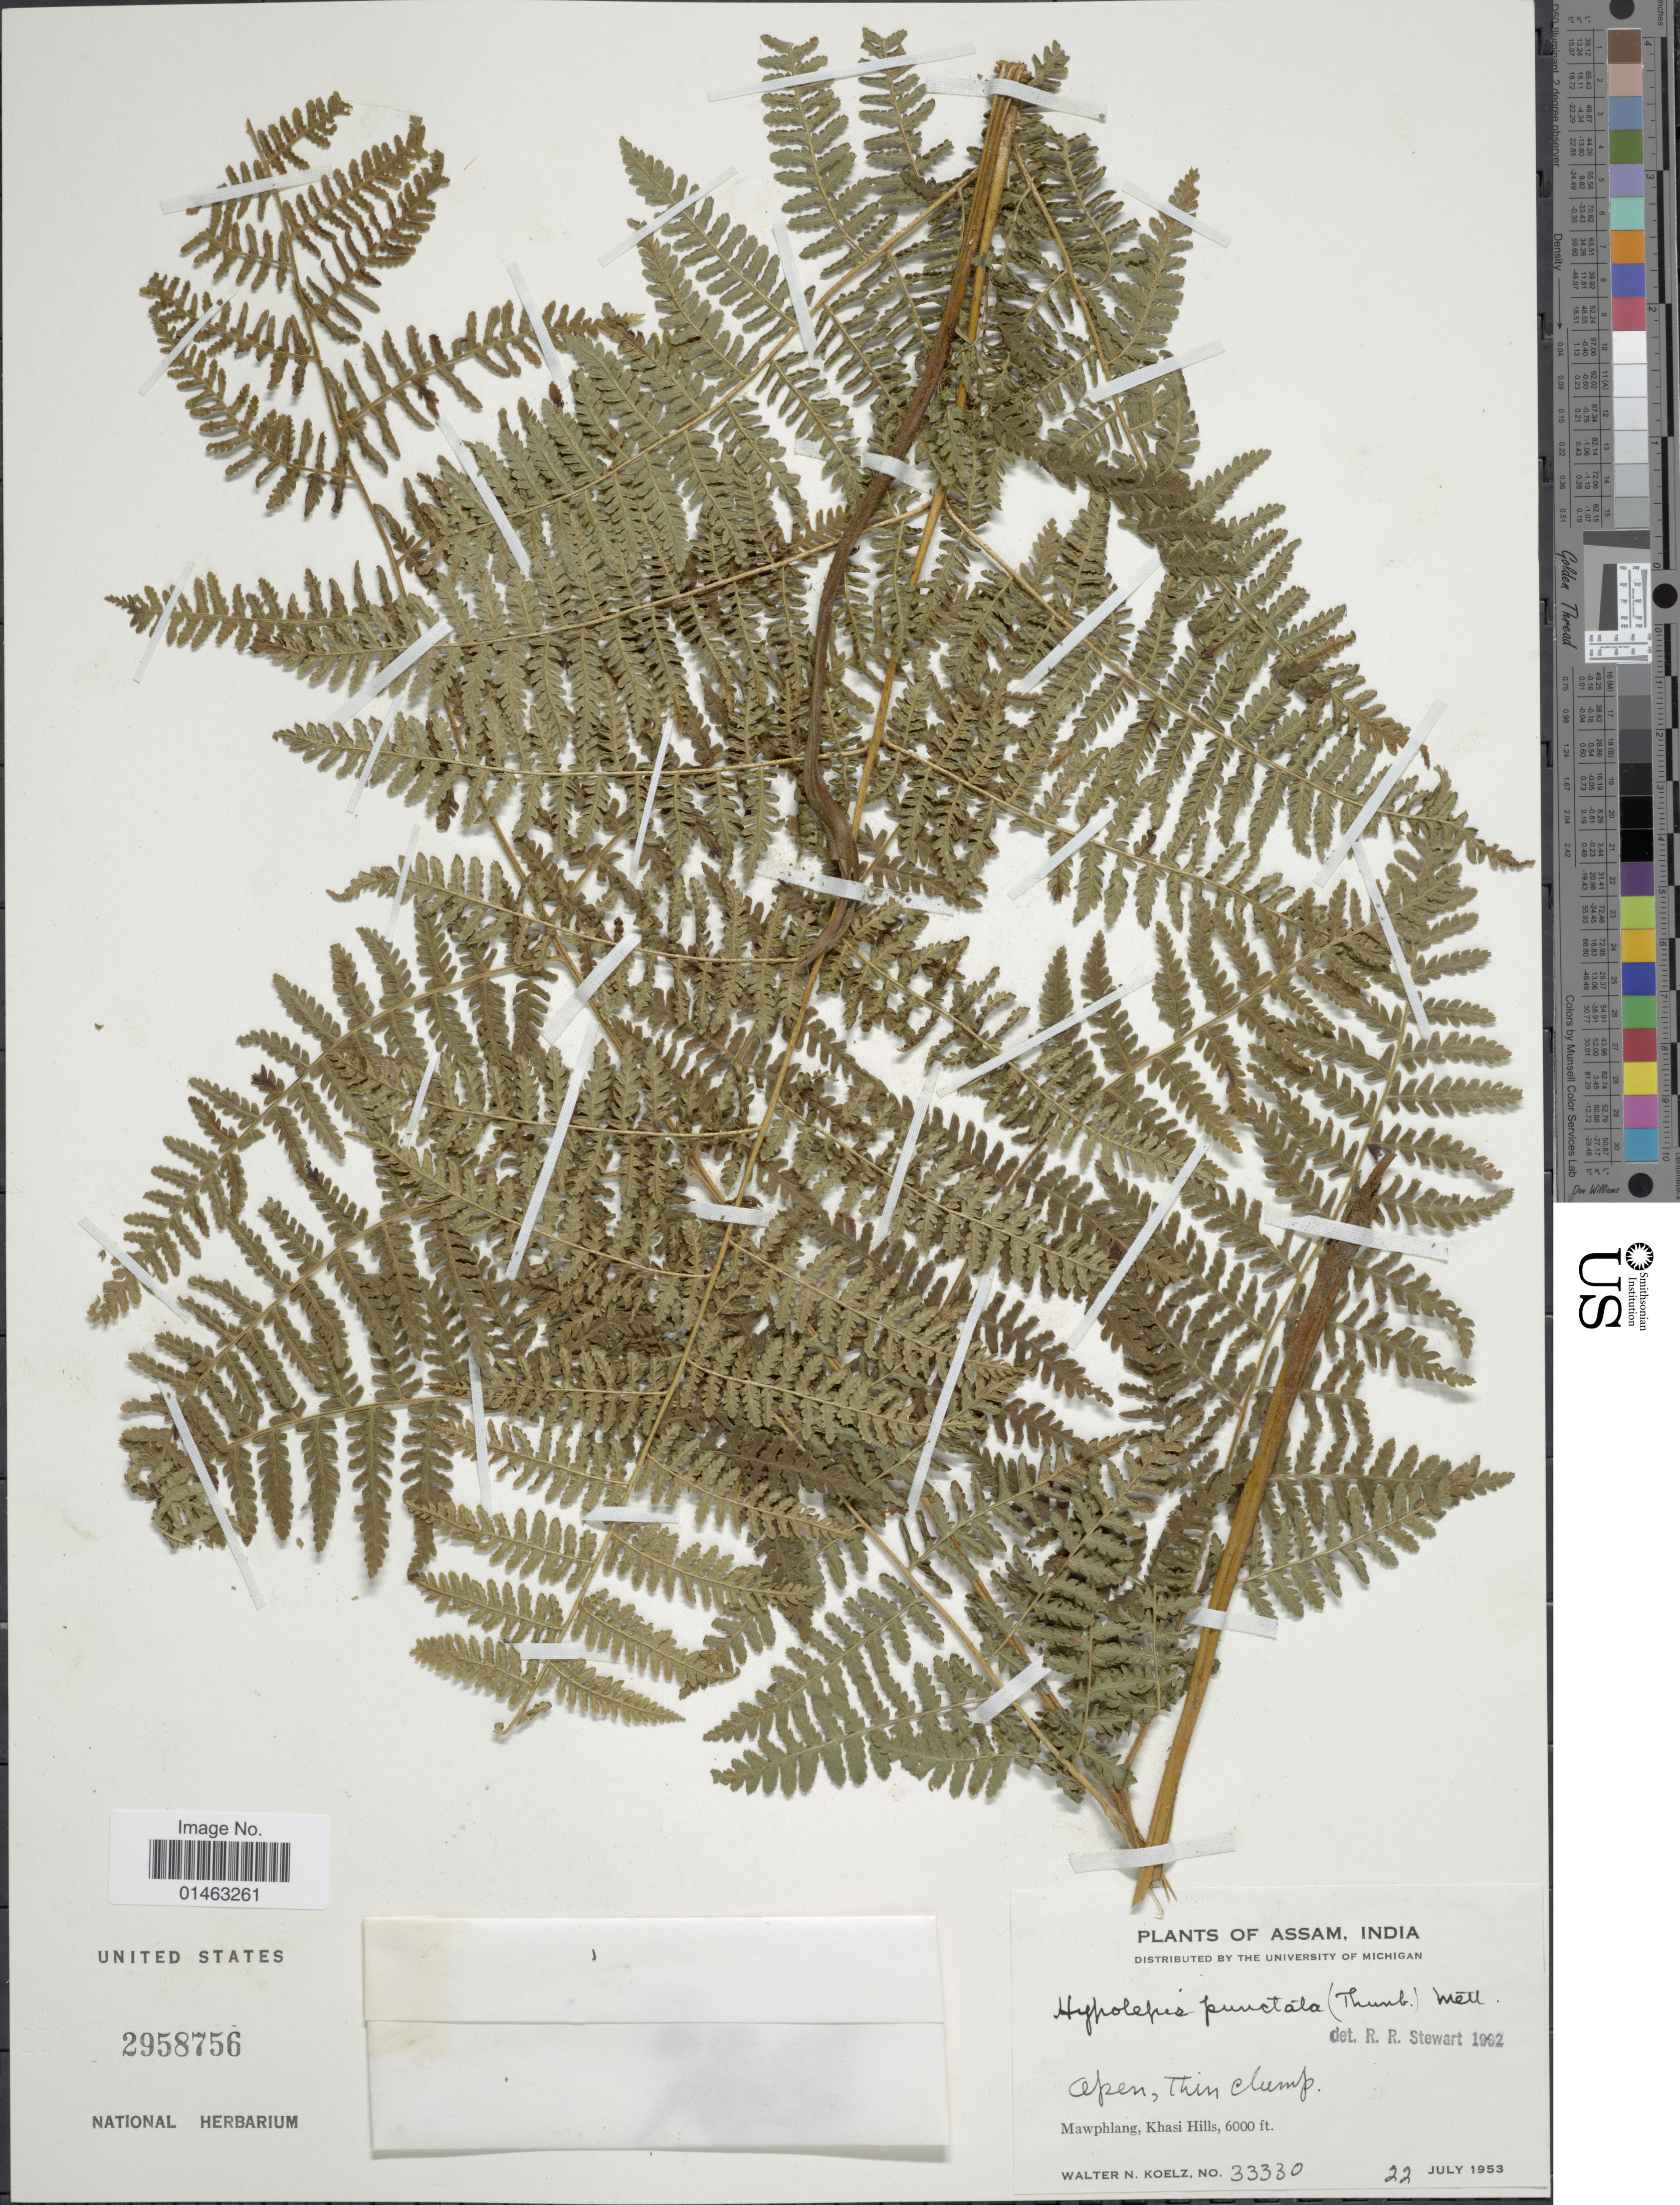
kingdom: Plantae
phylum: Tracheophyta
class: Polypodiopsida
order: Polypodiales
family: Dennstaedtiaceae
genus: Hypolepis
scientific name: Hypolepis punctata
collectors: W. N. Koelz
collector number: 33330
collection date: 1953-07-22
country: India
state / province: Meghalaya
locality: Open, thin clump. Mawphlang, Khasi Hills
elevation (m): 1829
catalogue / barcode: US 2958756